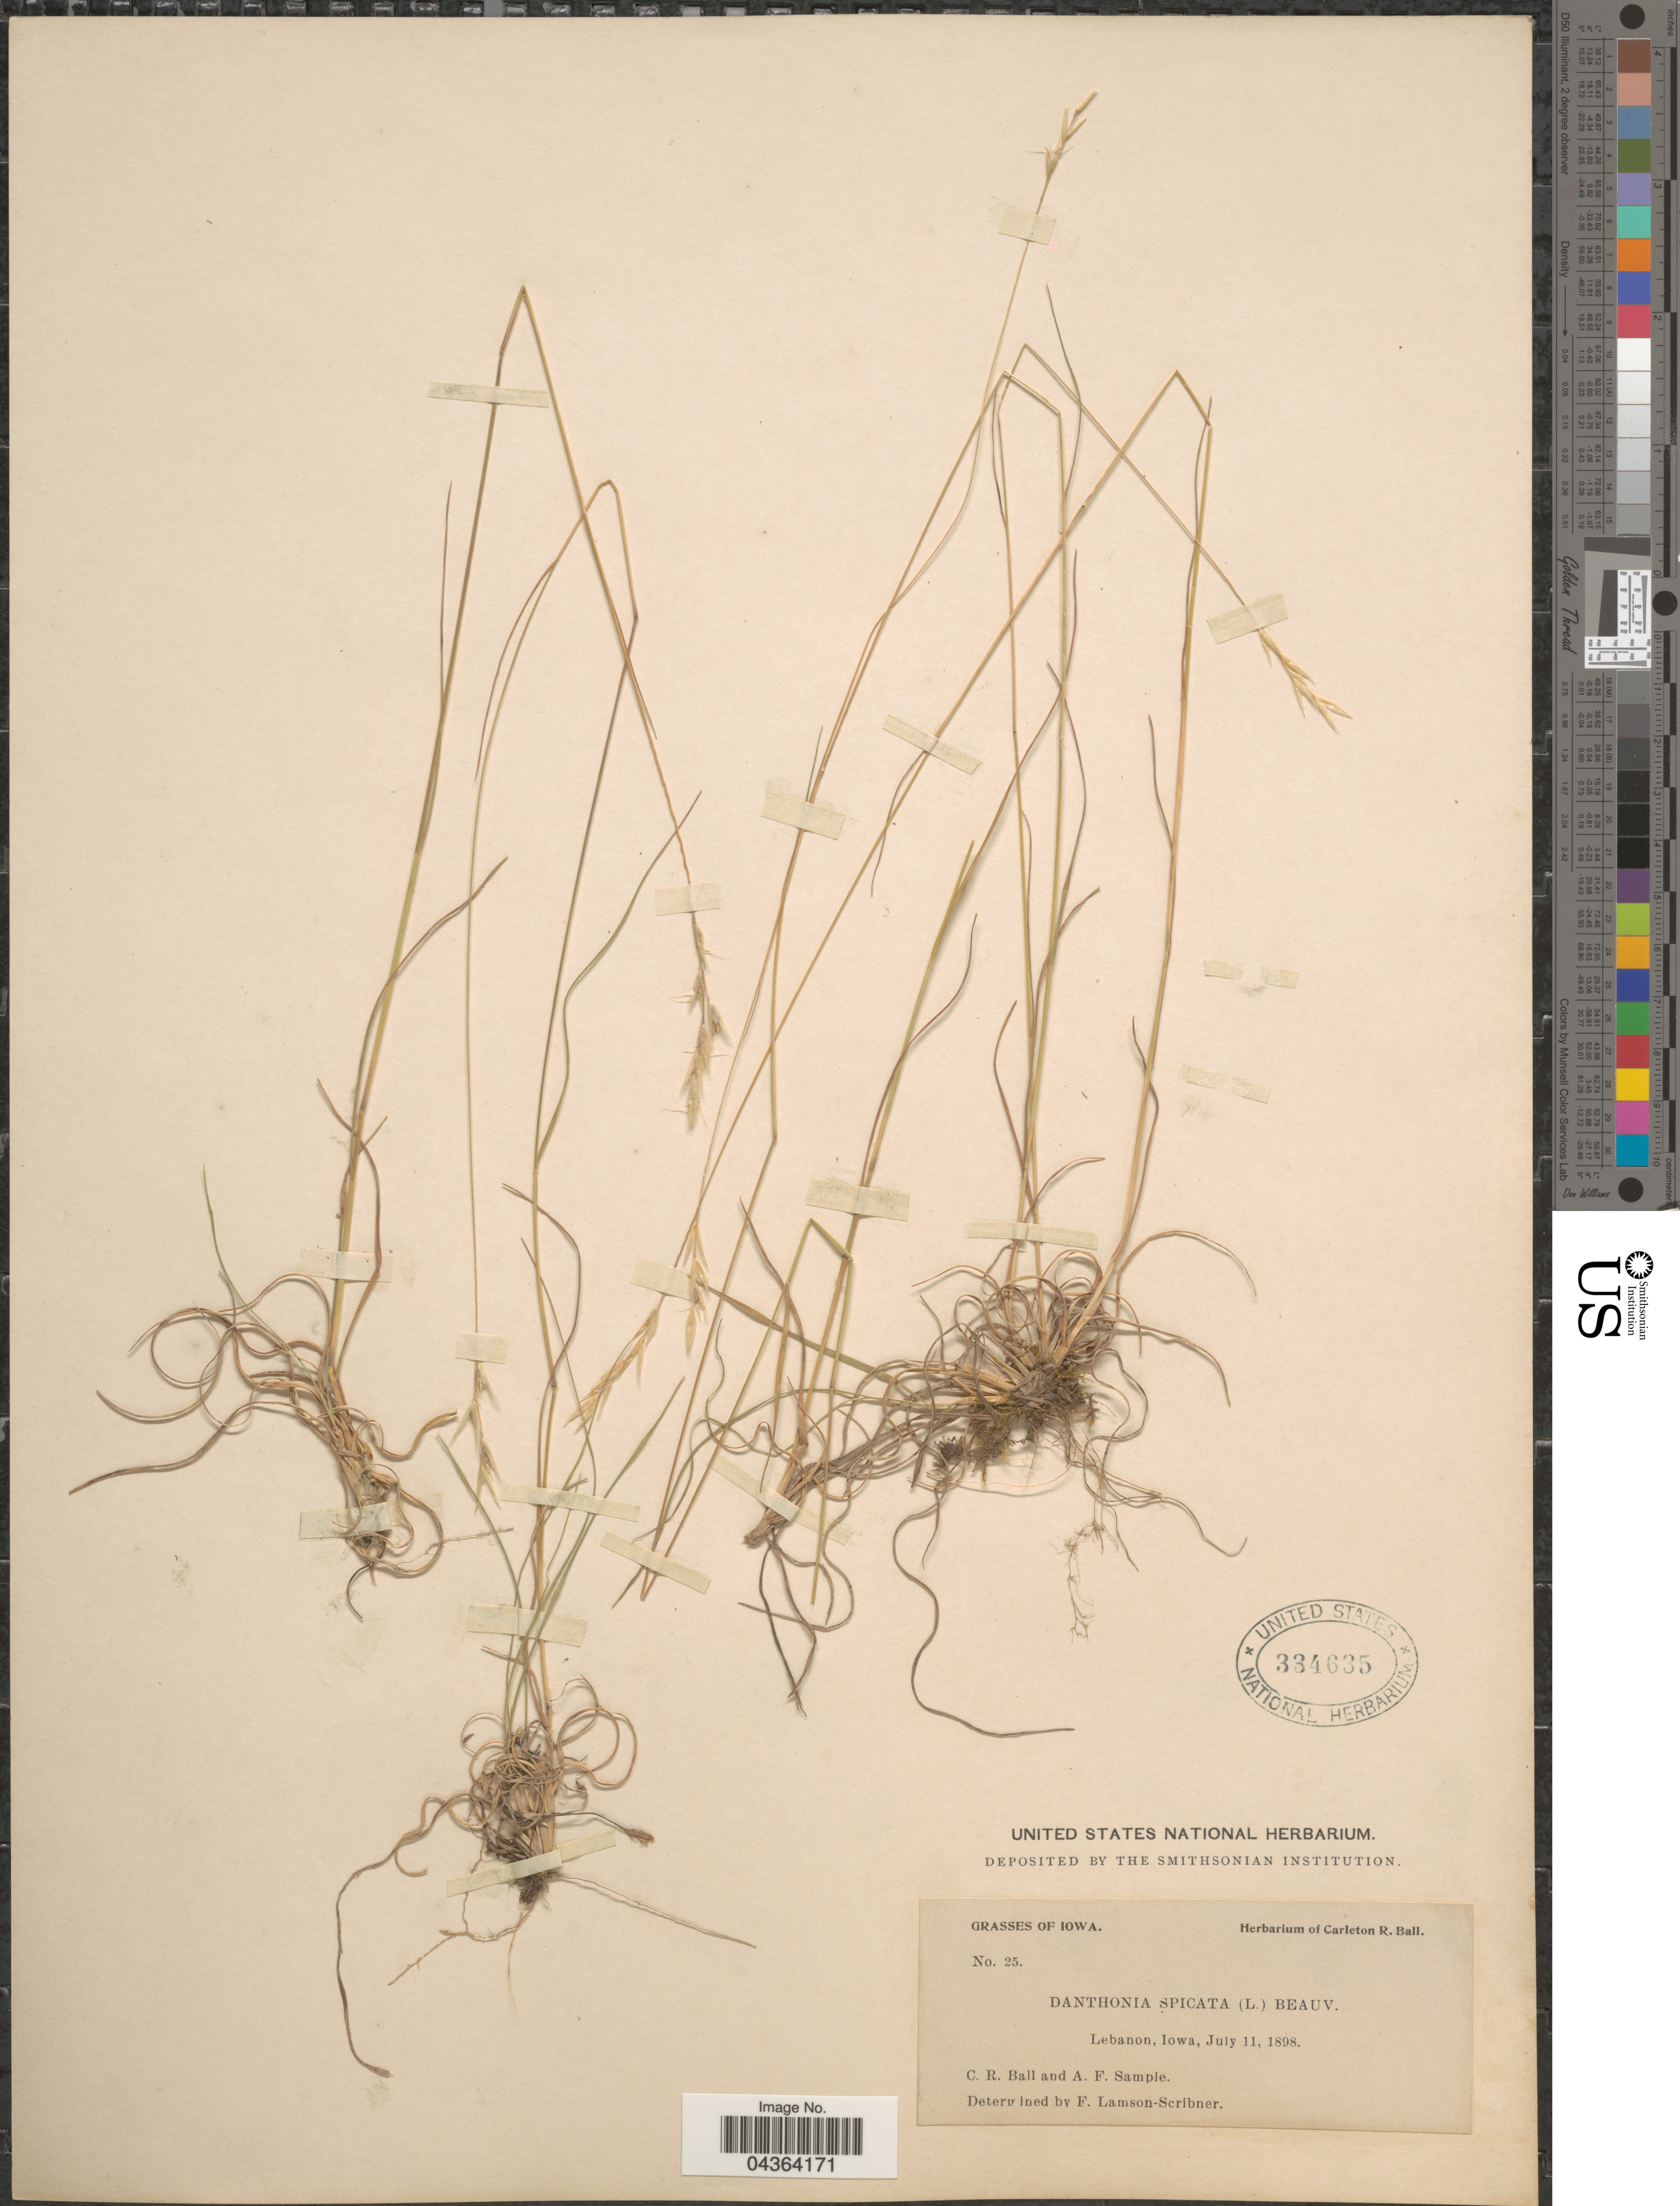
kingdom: Plantae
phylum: Tracheophyta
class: Liliopsida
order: Poales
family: Poaceae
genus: Danthonia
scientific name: Danthonia spicata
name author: (L.) P. Beauv. ex Roem. & Schult.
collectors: C. R. Ball & A. Sample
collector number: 25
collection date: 1898-07-11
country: United States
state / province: Iowa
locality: Lebanon.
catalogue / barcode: US 334635